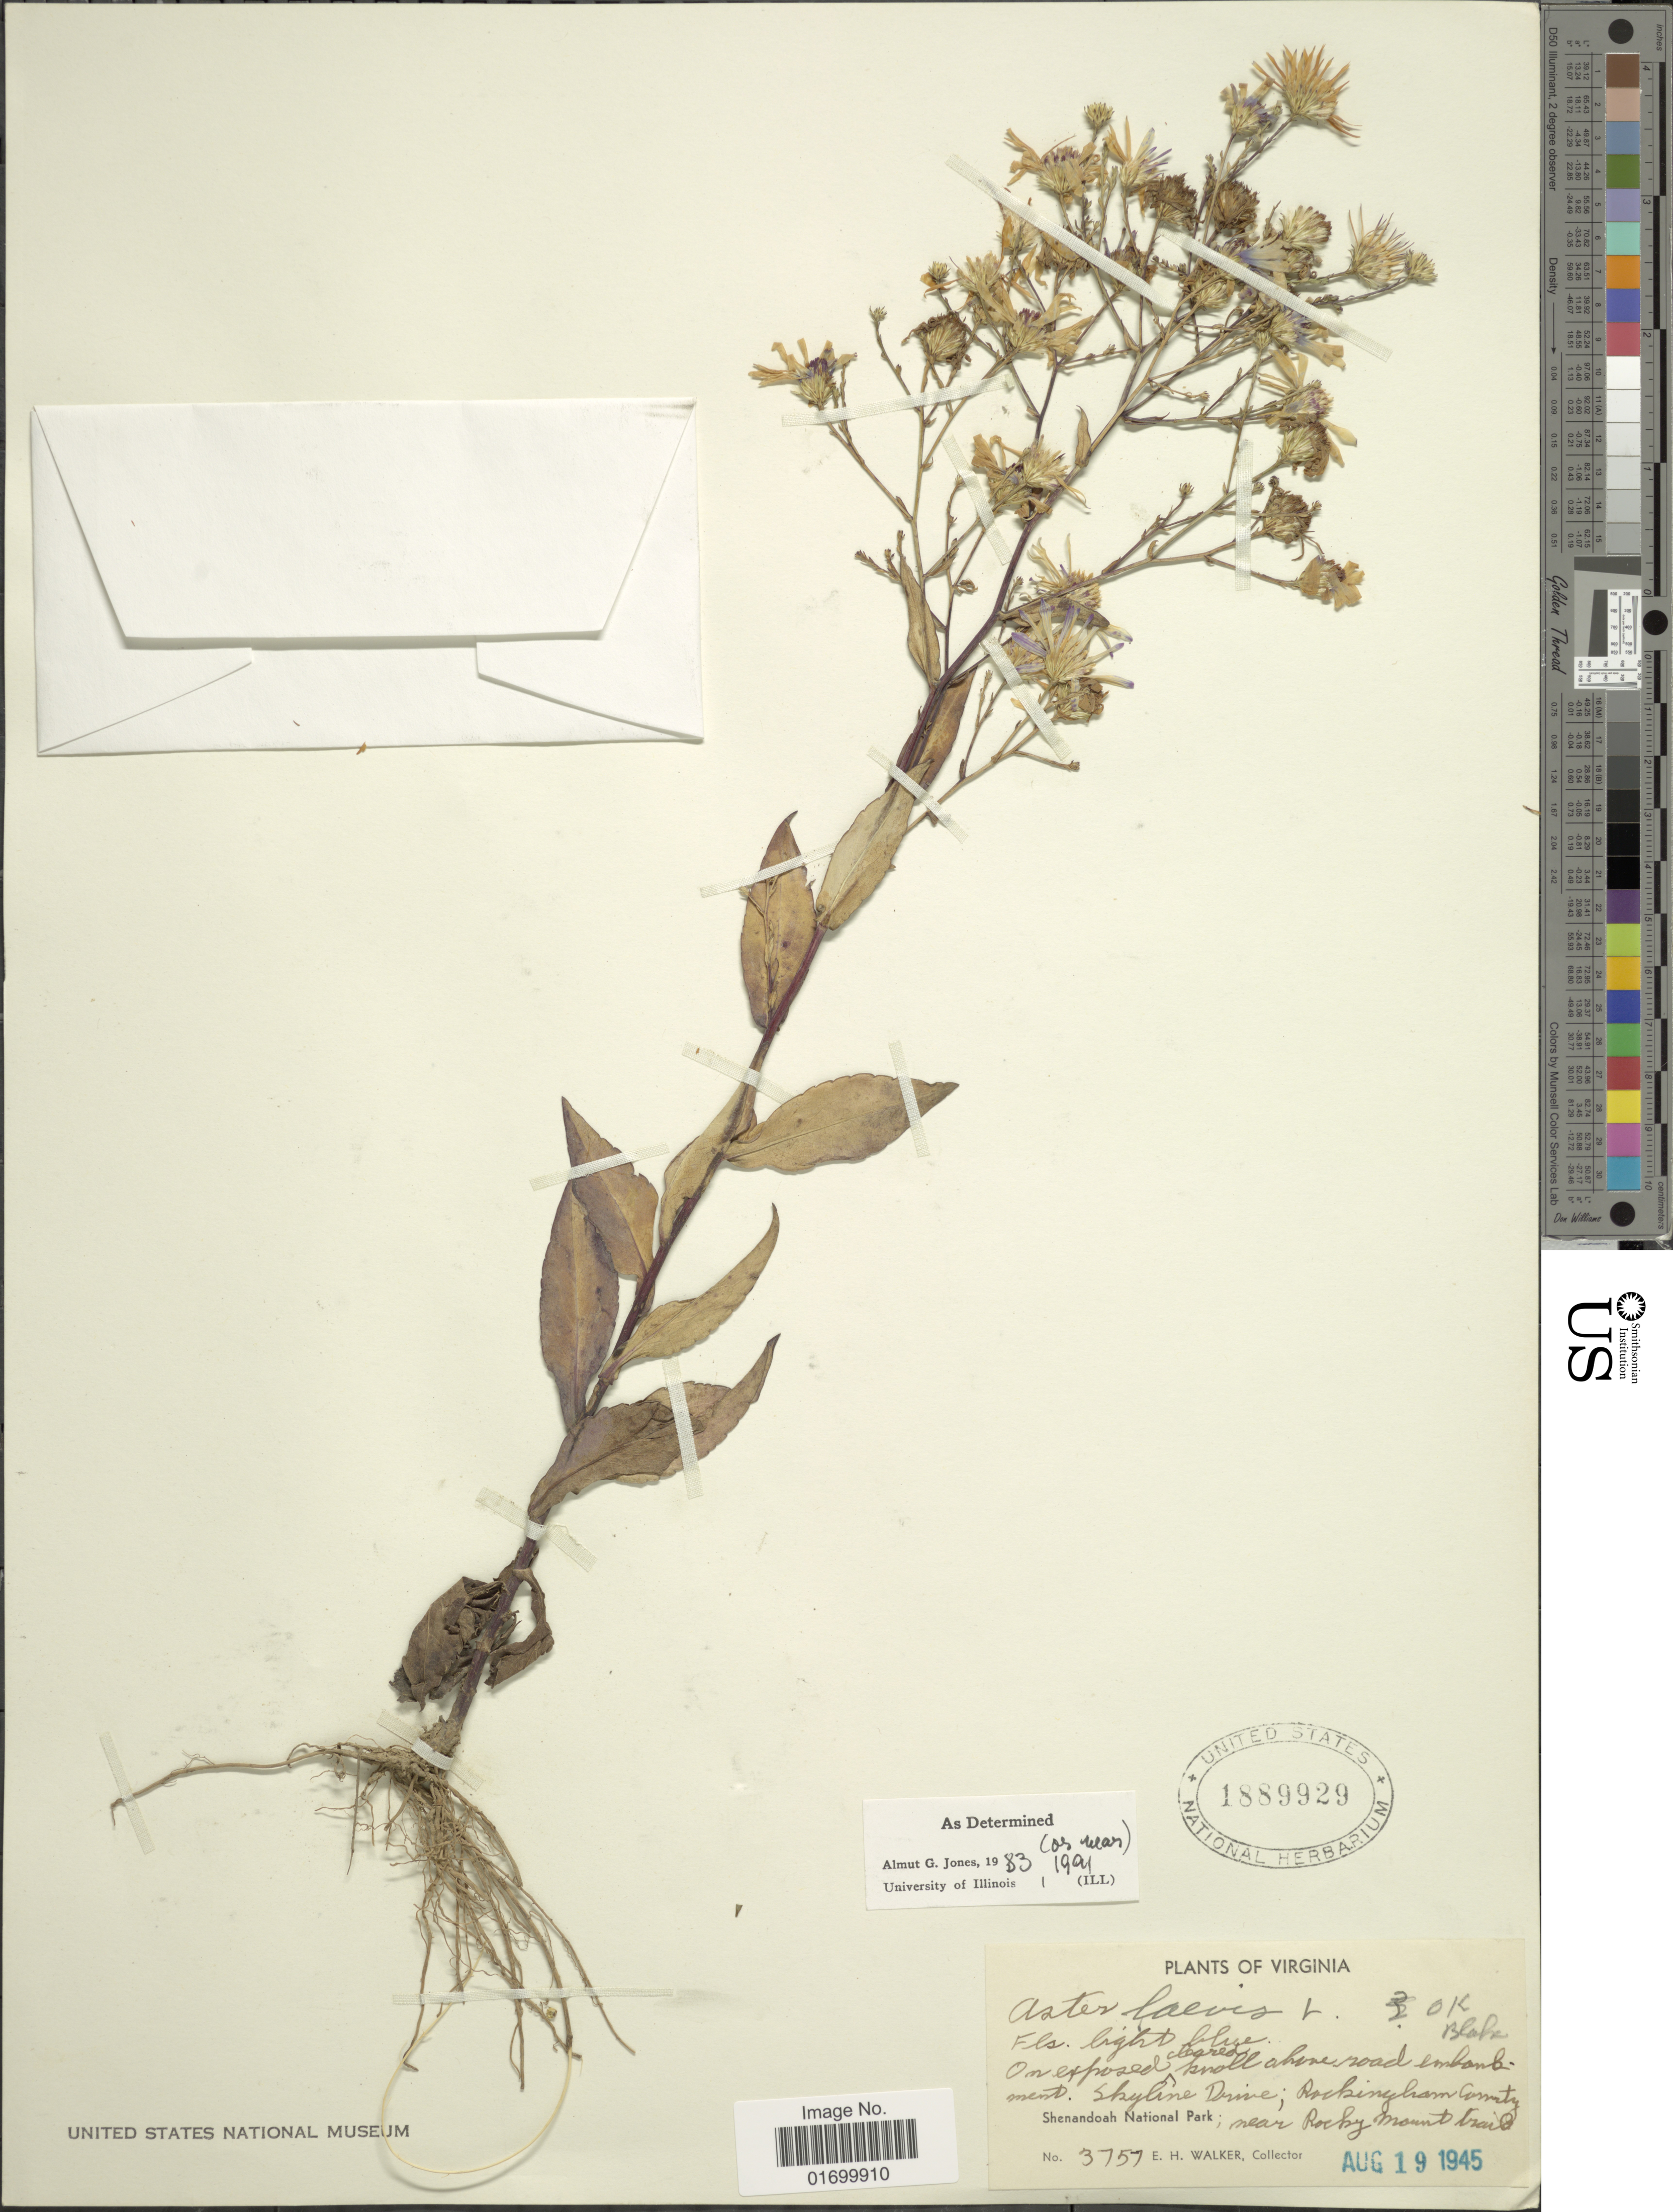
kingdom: Plantae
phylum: Tracheophyta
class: Magnoliopsida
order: Asterales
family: Asteraceae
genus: Symphyotrichum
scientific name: Symphyotrichum laeve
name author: (L.) Á. Löve & D. Löve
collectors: E. H. Walker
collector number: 3757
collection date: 1945-08-19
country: United States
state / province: Virginia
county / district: Rockingham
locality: Skyline Drive; Rockingham County, Shenandoah National Park; near Rocky Mount Trail.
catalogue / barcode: US 1889929